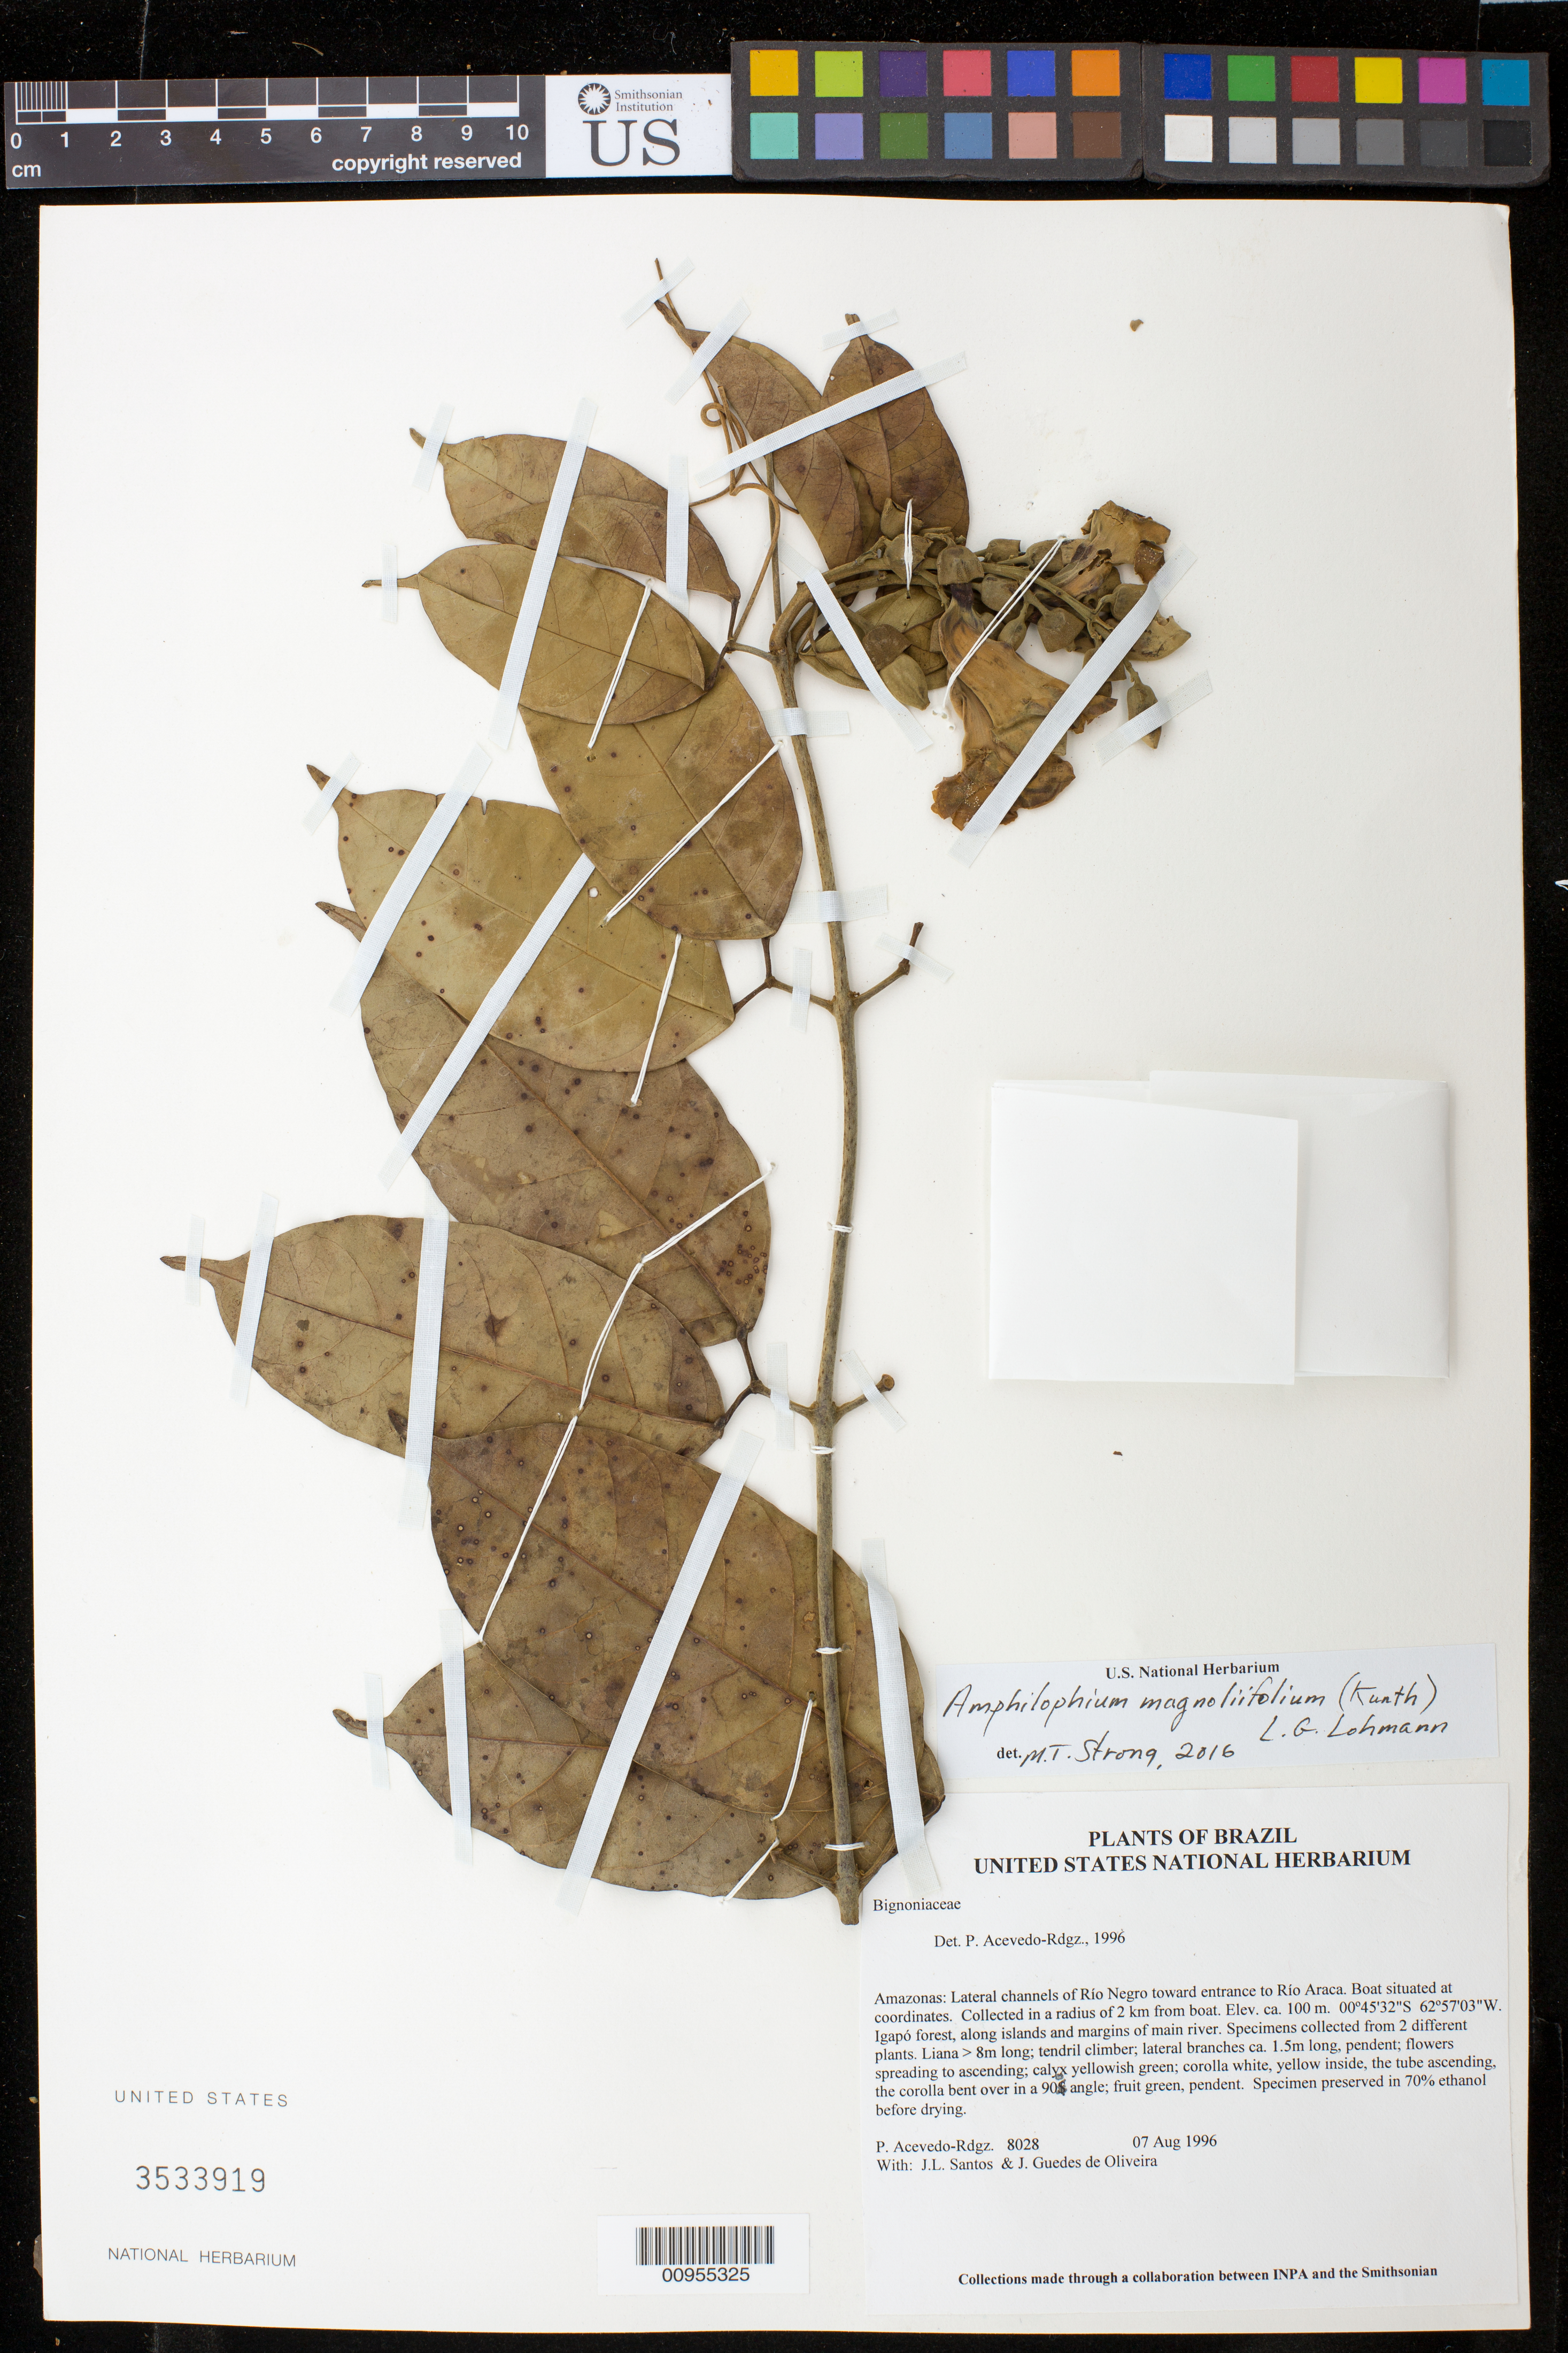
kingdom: Plantae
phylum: Tracheophyta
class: Magnoliopsida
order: Lamiales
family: Bignoniaceae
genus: Amphilophium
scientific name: Amphilophium racemosum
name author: (Bureau & K. Schum.) L.G. Lohmann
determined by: Strong, Mark T., (BOT), Smithsonian Institution - National Museum of Natural History (UNITED STATES)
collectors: P. Acevedo-Rodr., J. L. Santos & J. Guedes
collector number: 8028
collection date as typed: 07 Aug 1996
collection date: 1996-08-07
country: Brazil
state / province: Amazonas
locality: Amazonas: Lateral channels of Río Negro toward entrance to Río Araca. Boat situated at coordinates. Collected in a radius of 2 km from boat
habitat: Igapó forest, along islands and margins of main river. Specimens collected from 2 different plants.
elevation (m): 100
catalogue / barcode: US 3533919